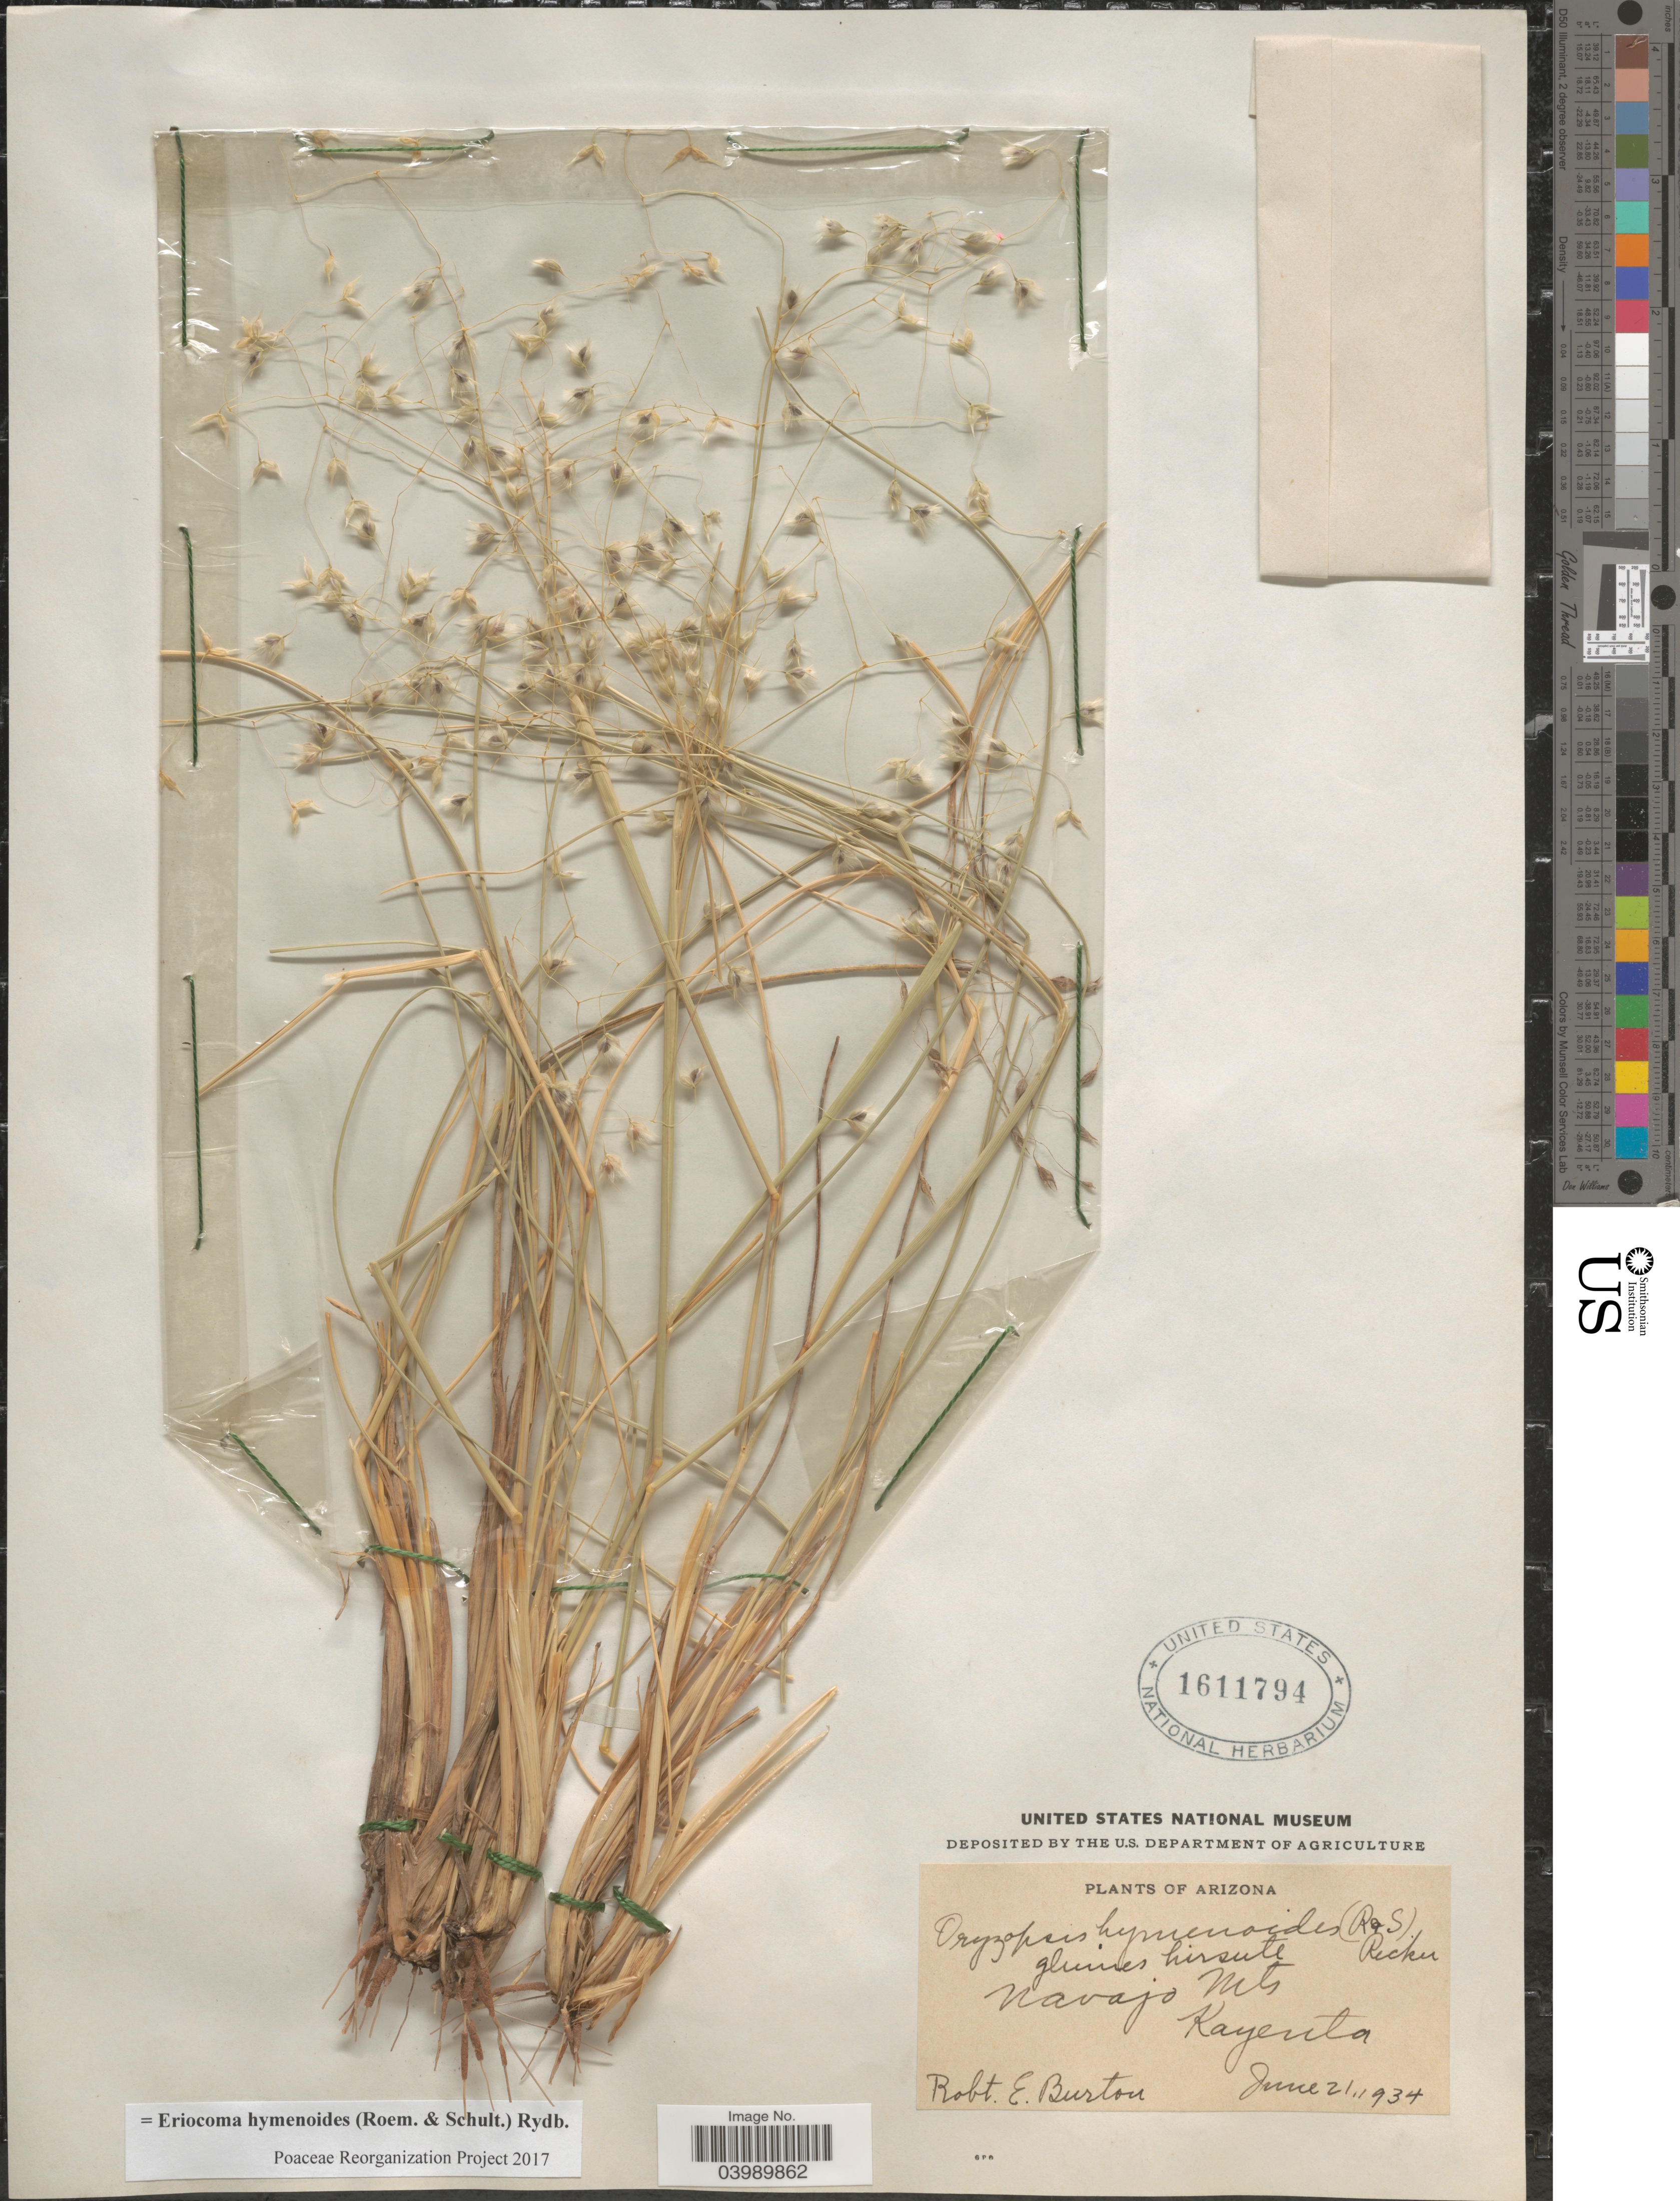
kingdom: Plantae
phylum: Tracheophyta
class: Liliopsida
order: Poales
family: Poaceae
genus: Eriocoma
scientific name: Eriocoma hymenoides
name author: (Roem. & Schult.) Rydb.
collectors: R. Burton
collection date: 1934-06-21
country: United States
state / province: Arizona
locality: Navajo Mts. Kayenta.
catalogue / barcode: US 1611794